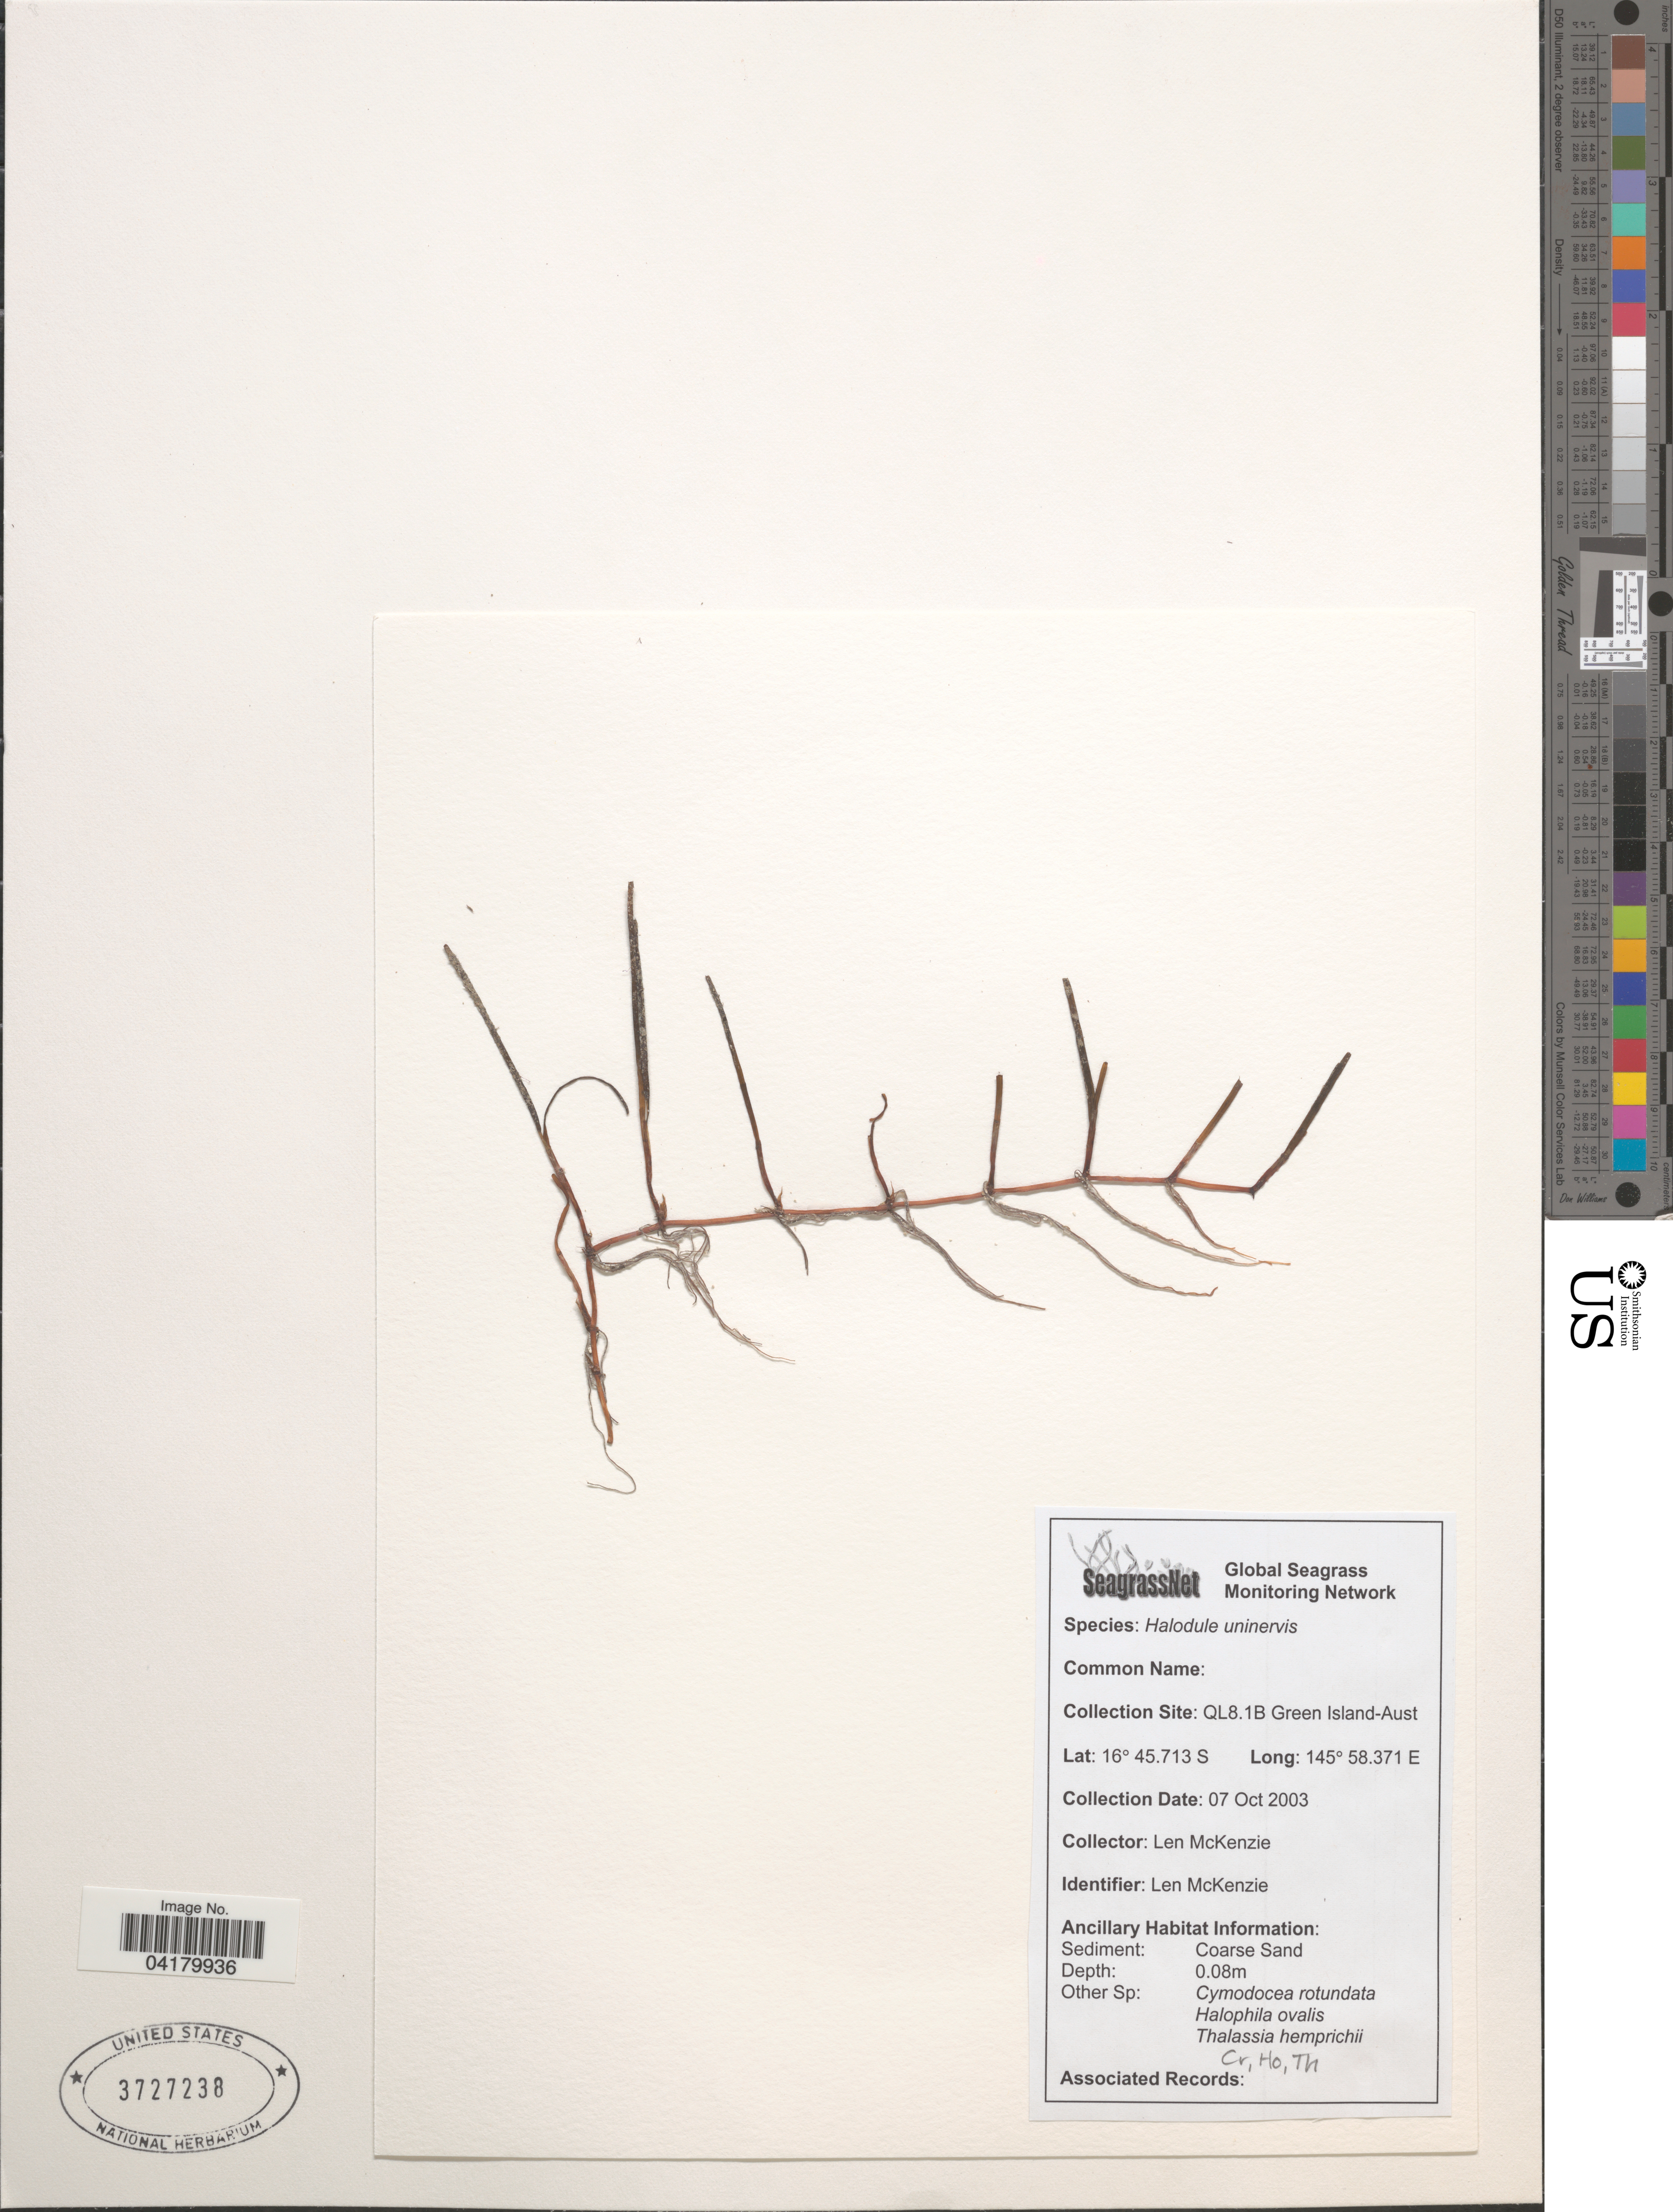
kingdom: Plantae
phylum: Tracheophyta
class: Liliopsida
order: Alismatales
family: Cymodoceaceae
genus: Halodule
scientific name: Halodule uninervis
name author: (Forssk.) Asch.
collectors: L. McKenzie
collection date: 2003-10-07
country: Australia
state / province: Queensland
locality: Collection Site: QL8.1B Green Island.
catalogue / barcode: US 3727238